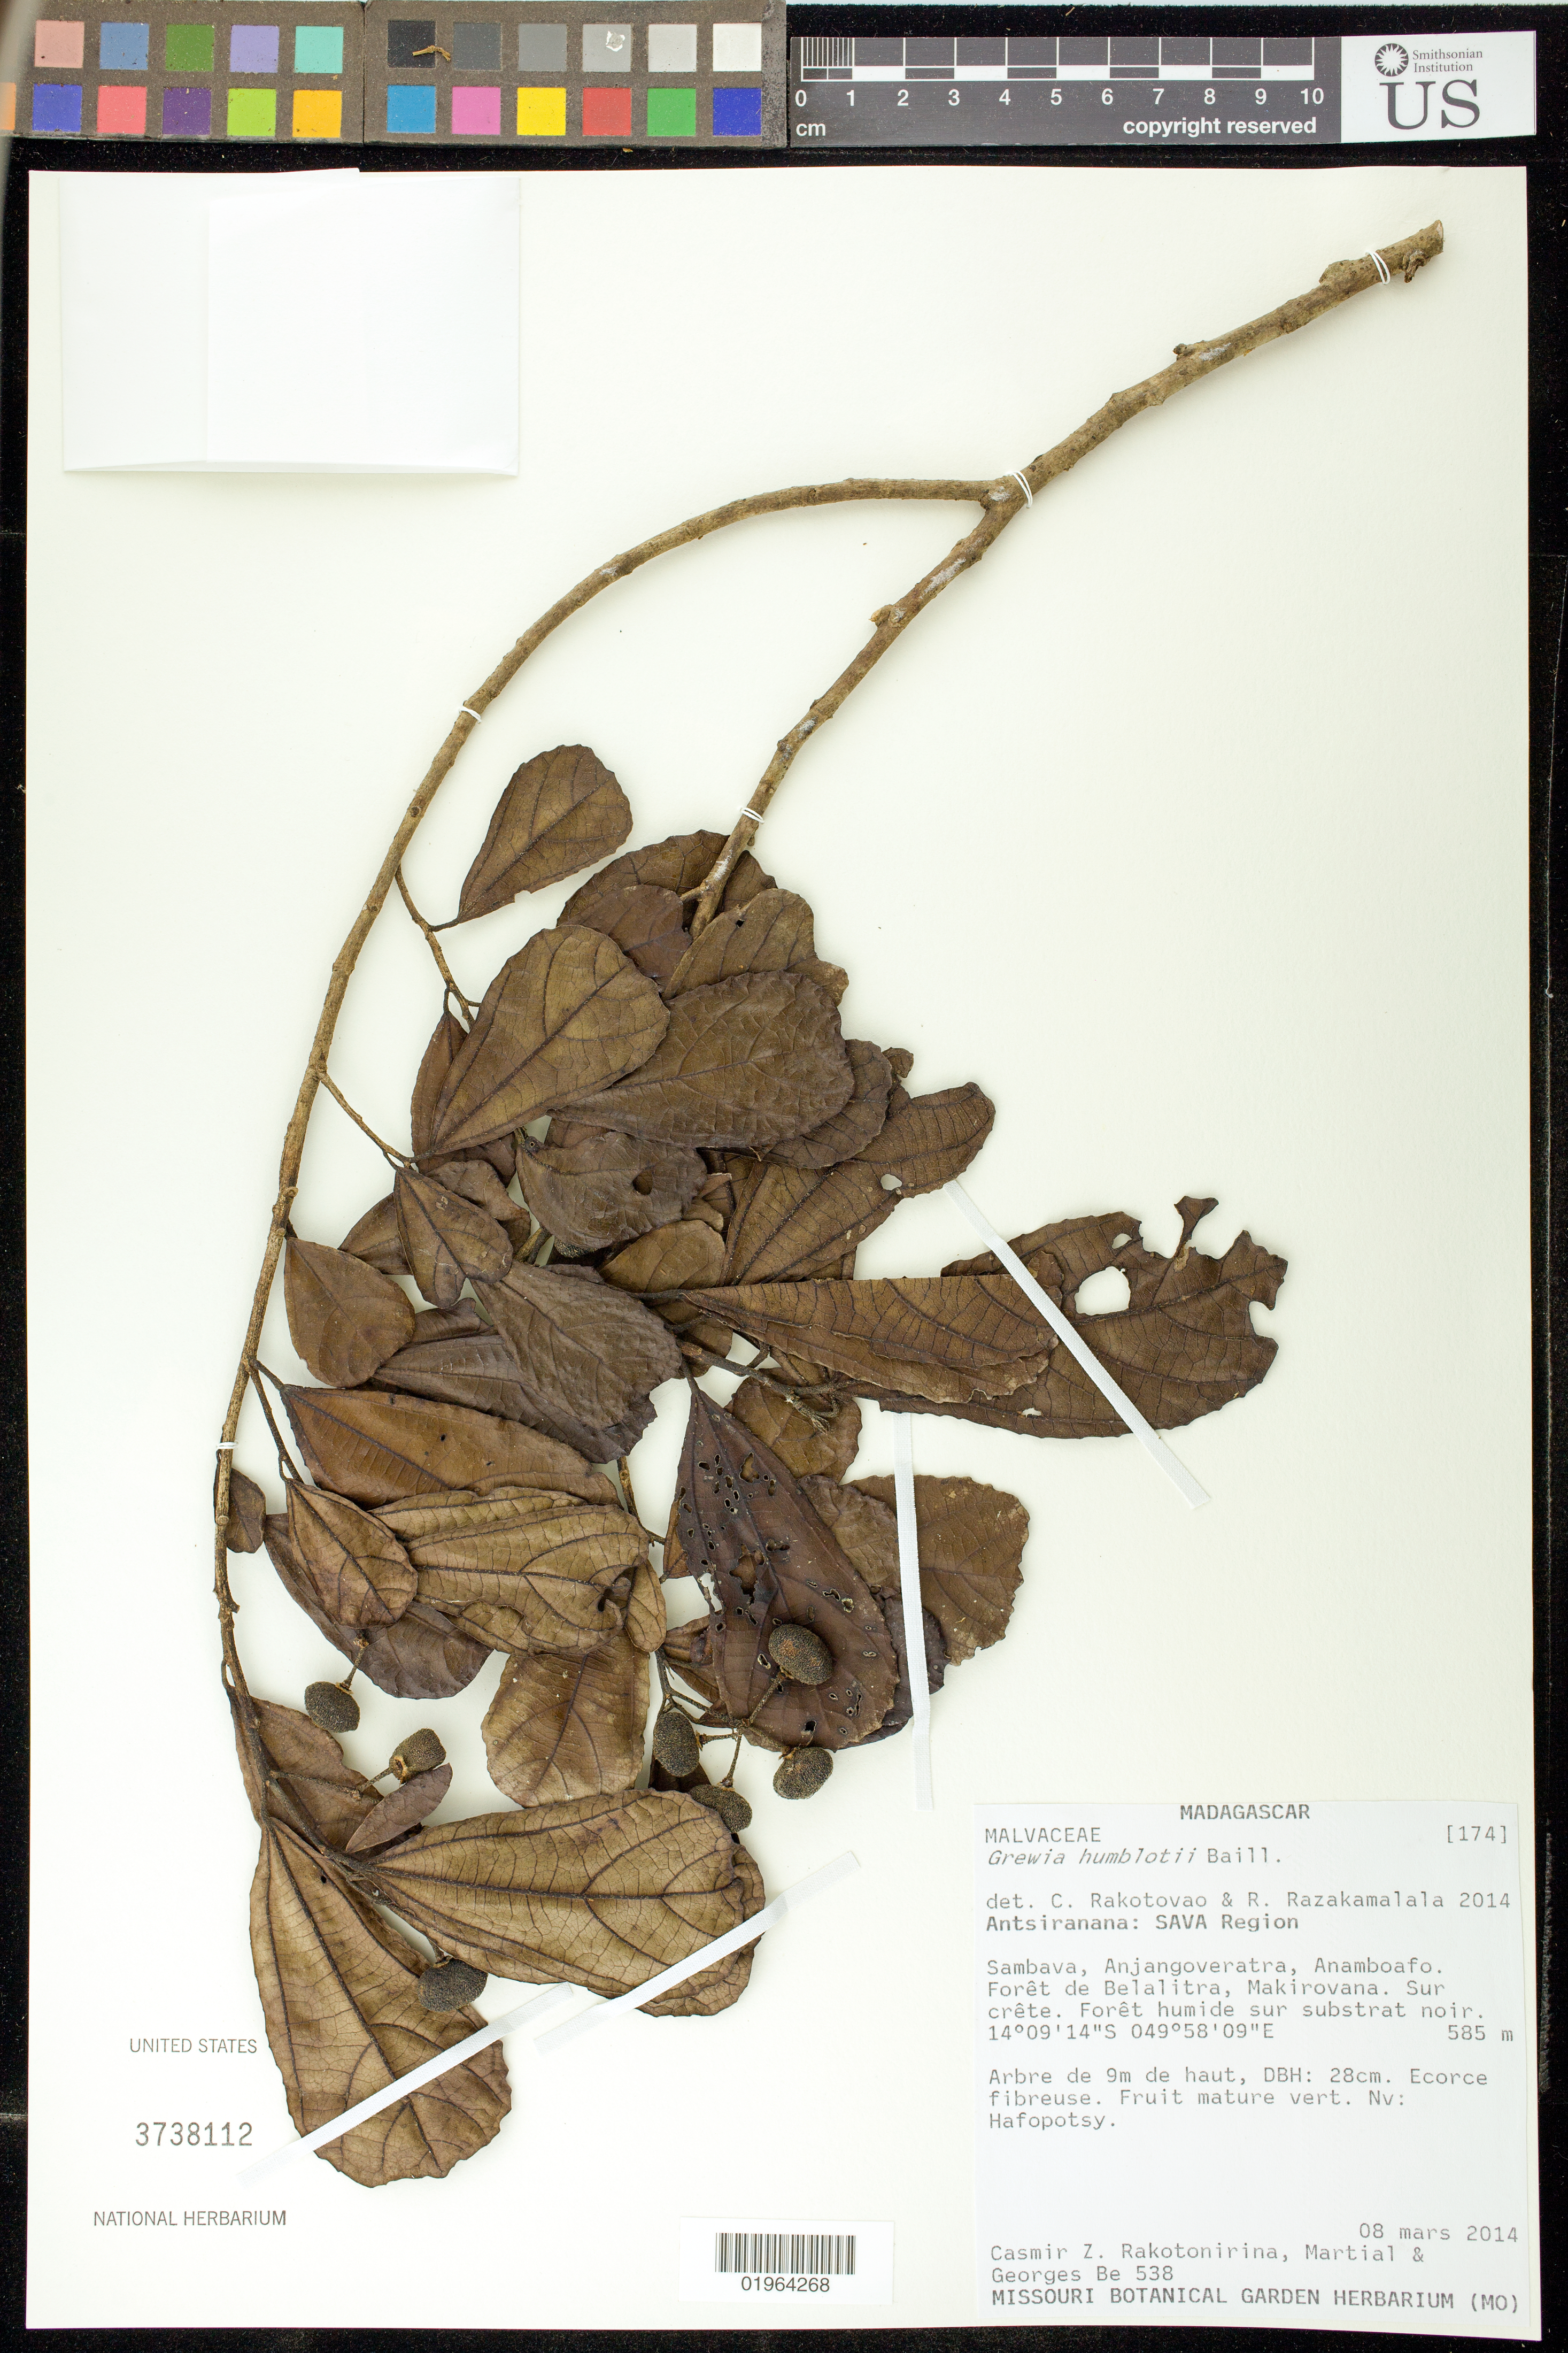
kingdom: Plantae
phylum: Tracheophyta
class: Magnoliopsida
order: Malvales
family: Malvaceae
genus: Grewia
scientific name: Grewia humblotii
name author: Baill.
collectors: C. Rakotonirina, Martial & G. Be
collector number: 538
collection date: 2014-03-08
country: Madagascar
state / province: Sava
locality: Sambava, Anjangoveratra, Anamboafo. Forêt de Belalitra, Makirovana.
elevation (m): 585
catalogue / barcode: US 3738112